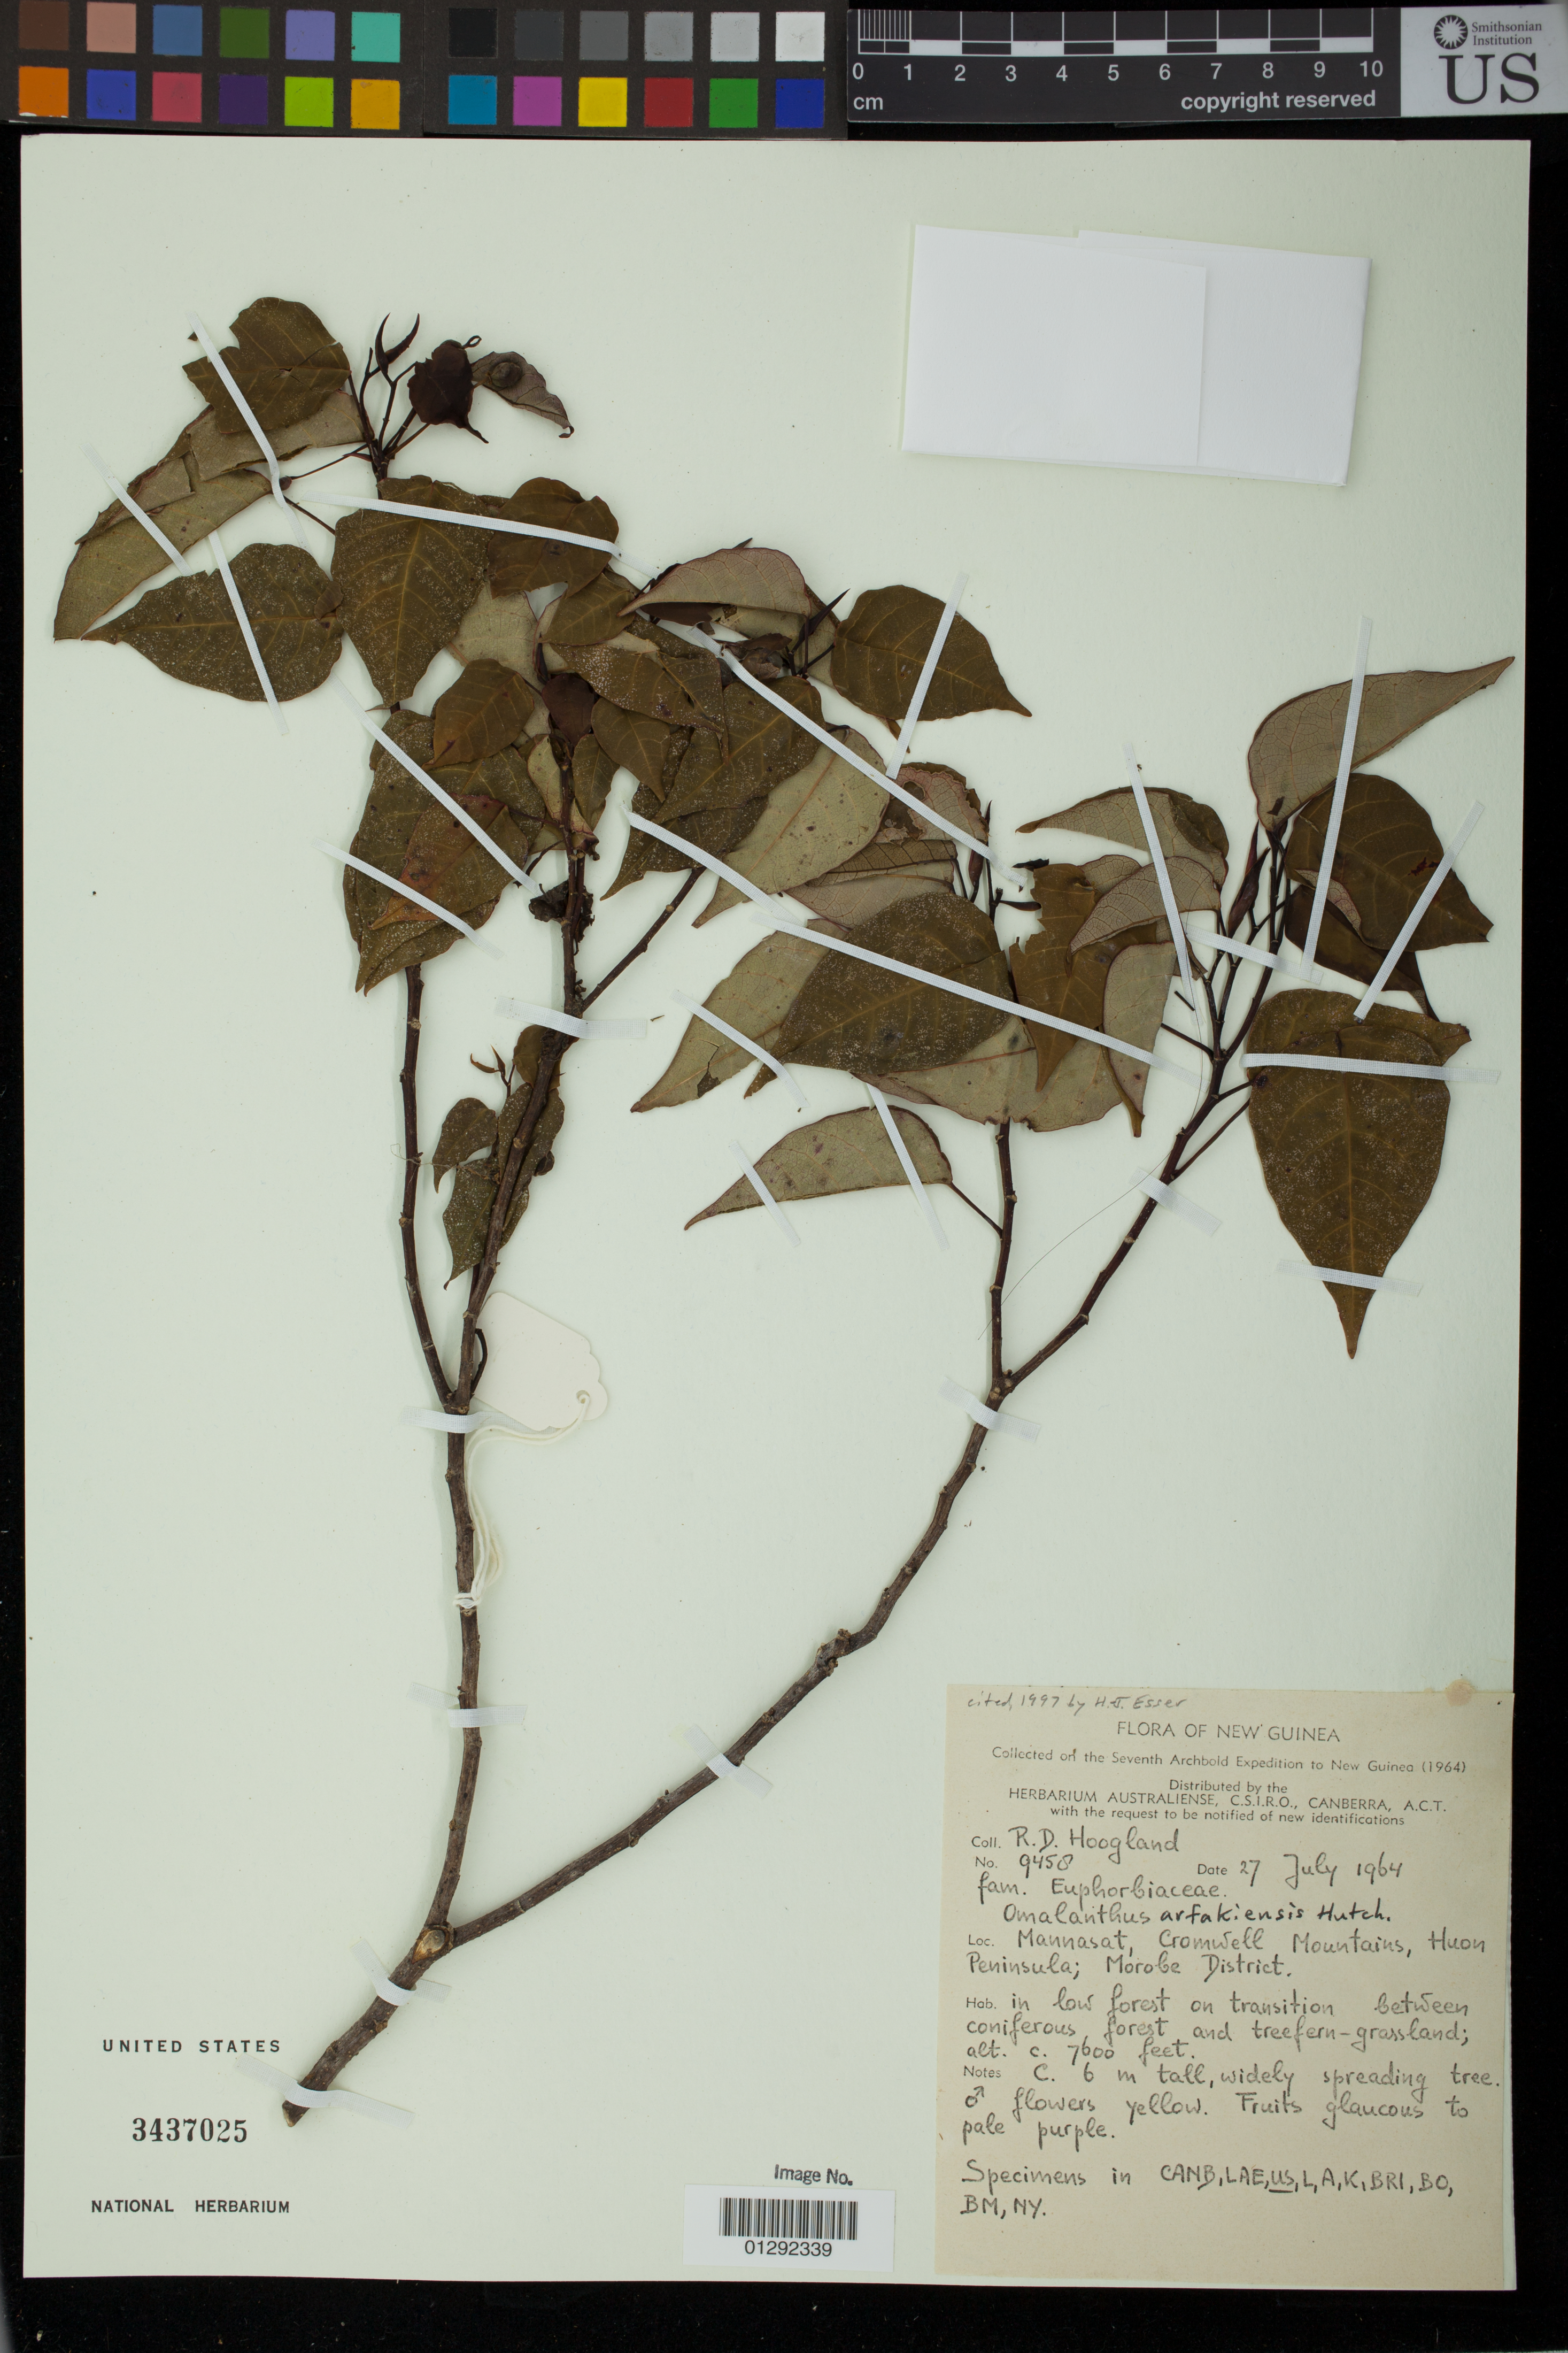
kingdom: Plantae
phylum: Tracheophyta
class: Magnoliopsida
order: Malpighiales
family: Euphorbiaceae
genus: Homalanthus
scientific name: Homalanthus arfakiensis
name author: Hutch.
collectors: R. D. Hoogland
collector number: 9458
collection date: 1964-07-27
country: Papua New Guinea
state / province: Morobe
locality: Mannasat, Cromwell Mountains, Huon Peninsula; Morobe District.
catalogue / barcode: US 3437025